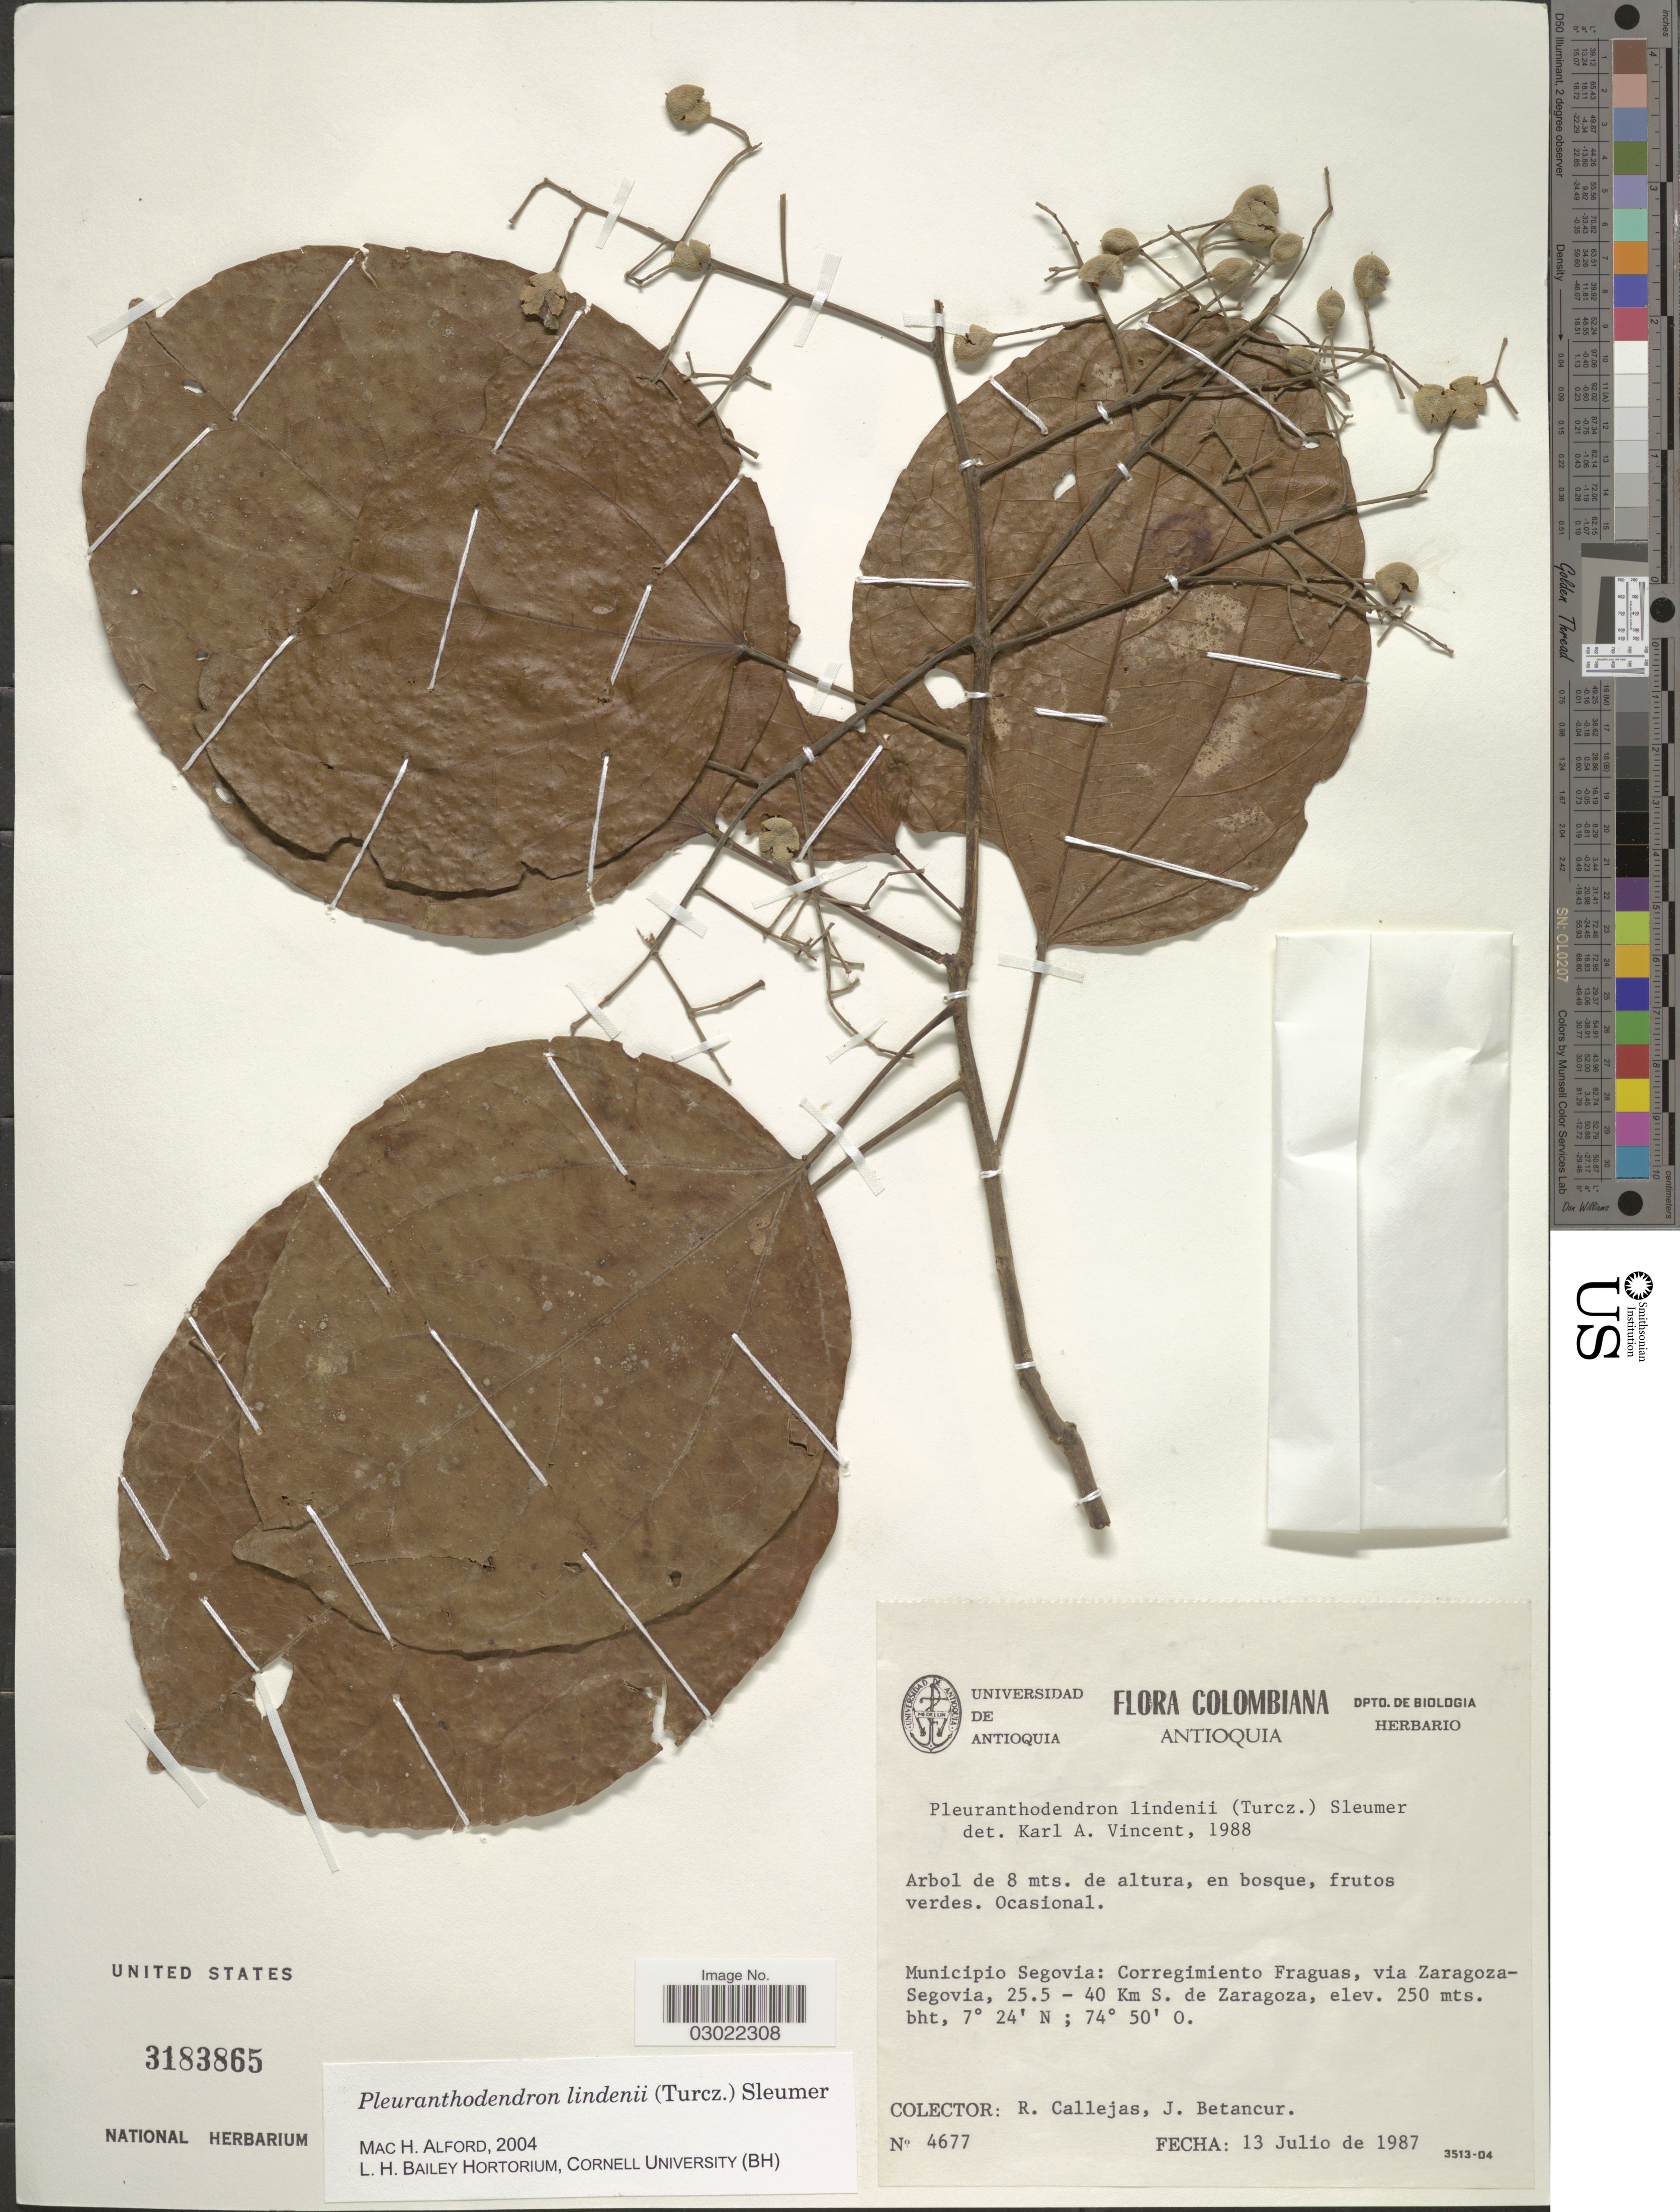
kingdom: Plantae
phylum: Tracheophyta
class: Magnoliopsida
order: Malpighiales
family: Salicaceae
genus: Pleuranthodendron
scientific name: Pleuranthodendron lindenii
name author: (Turcz.) Sleumer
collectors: R. Callejas & J. Betancur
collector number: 4677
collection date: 1987-07-13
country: Colombia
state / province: Antioquia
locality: Municipio Segovia: Corregimiento Fraguas, via Zaragoza-Segovia, 25.5 - 40 Km S. de Zaragoza.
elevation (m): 250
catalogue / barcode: US 3183865